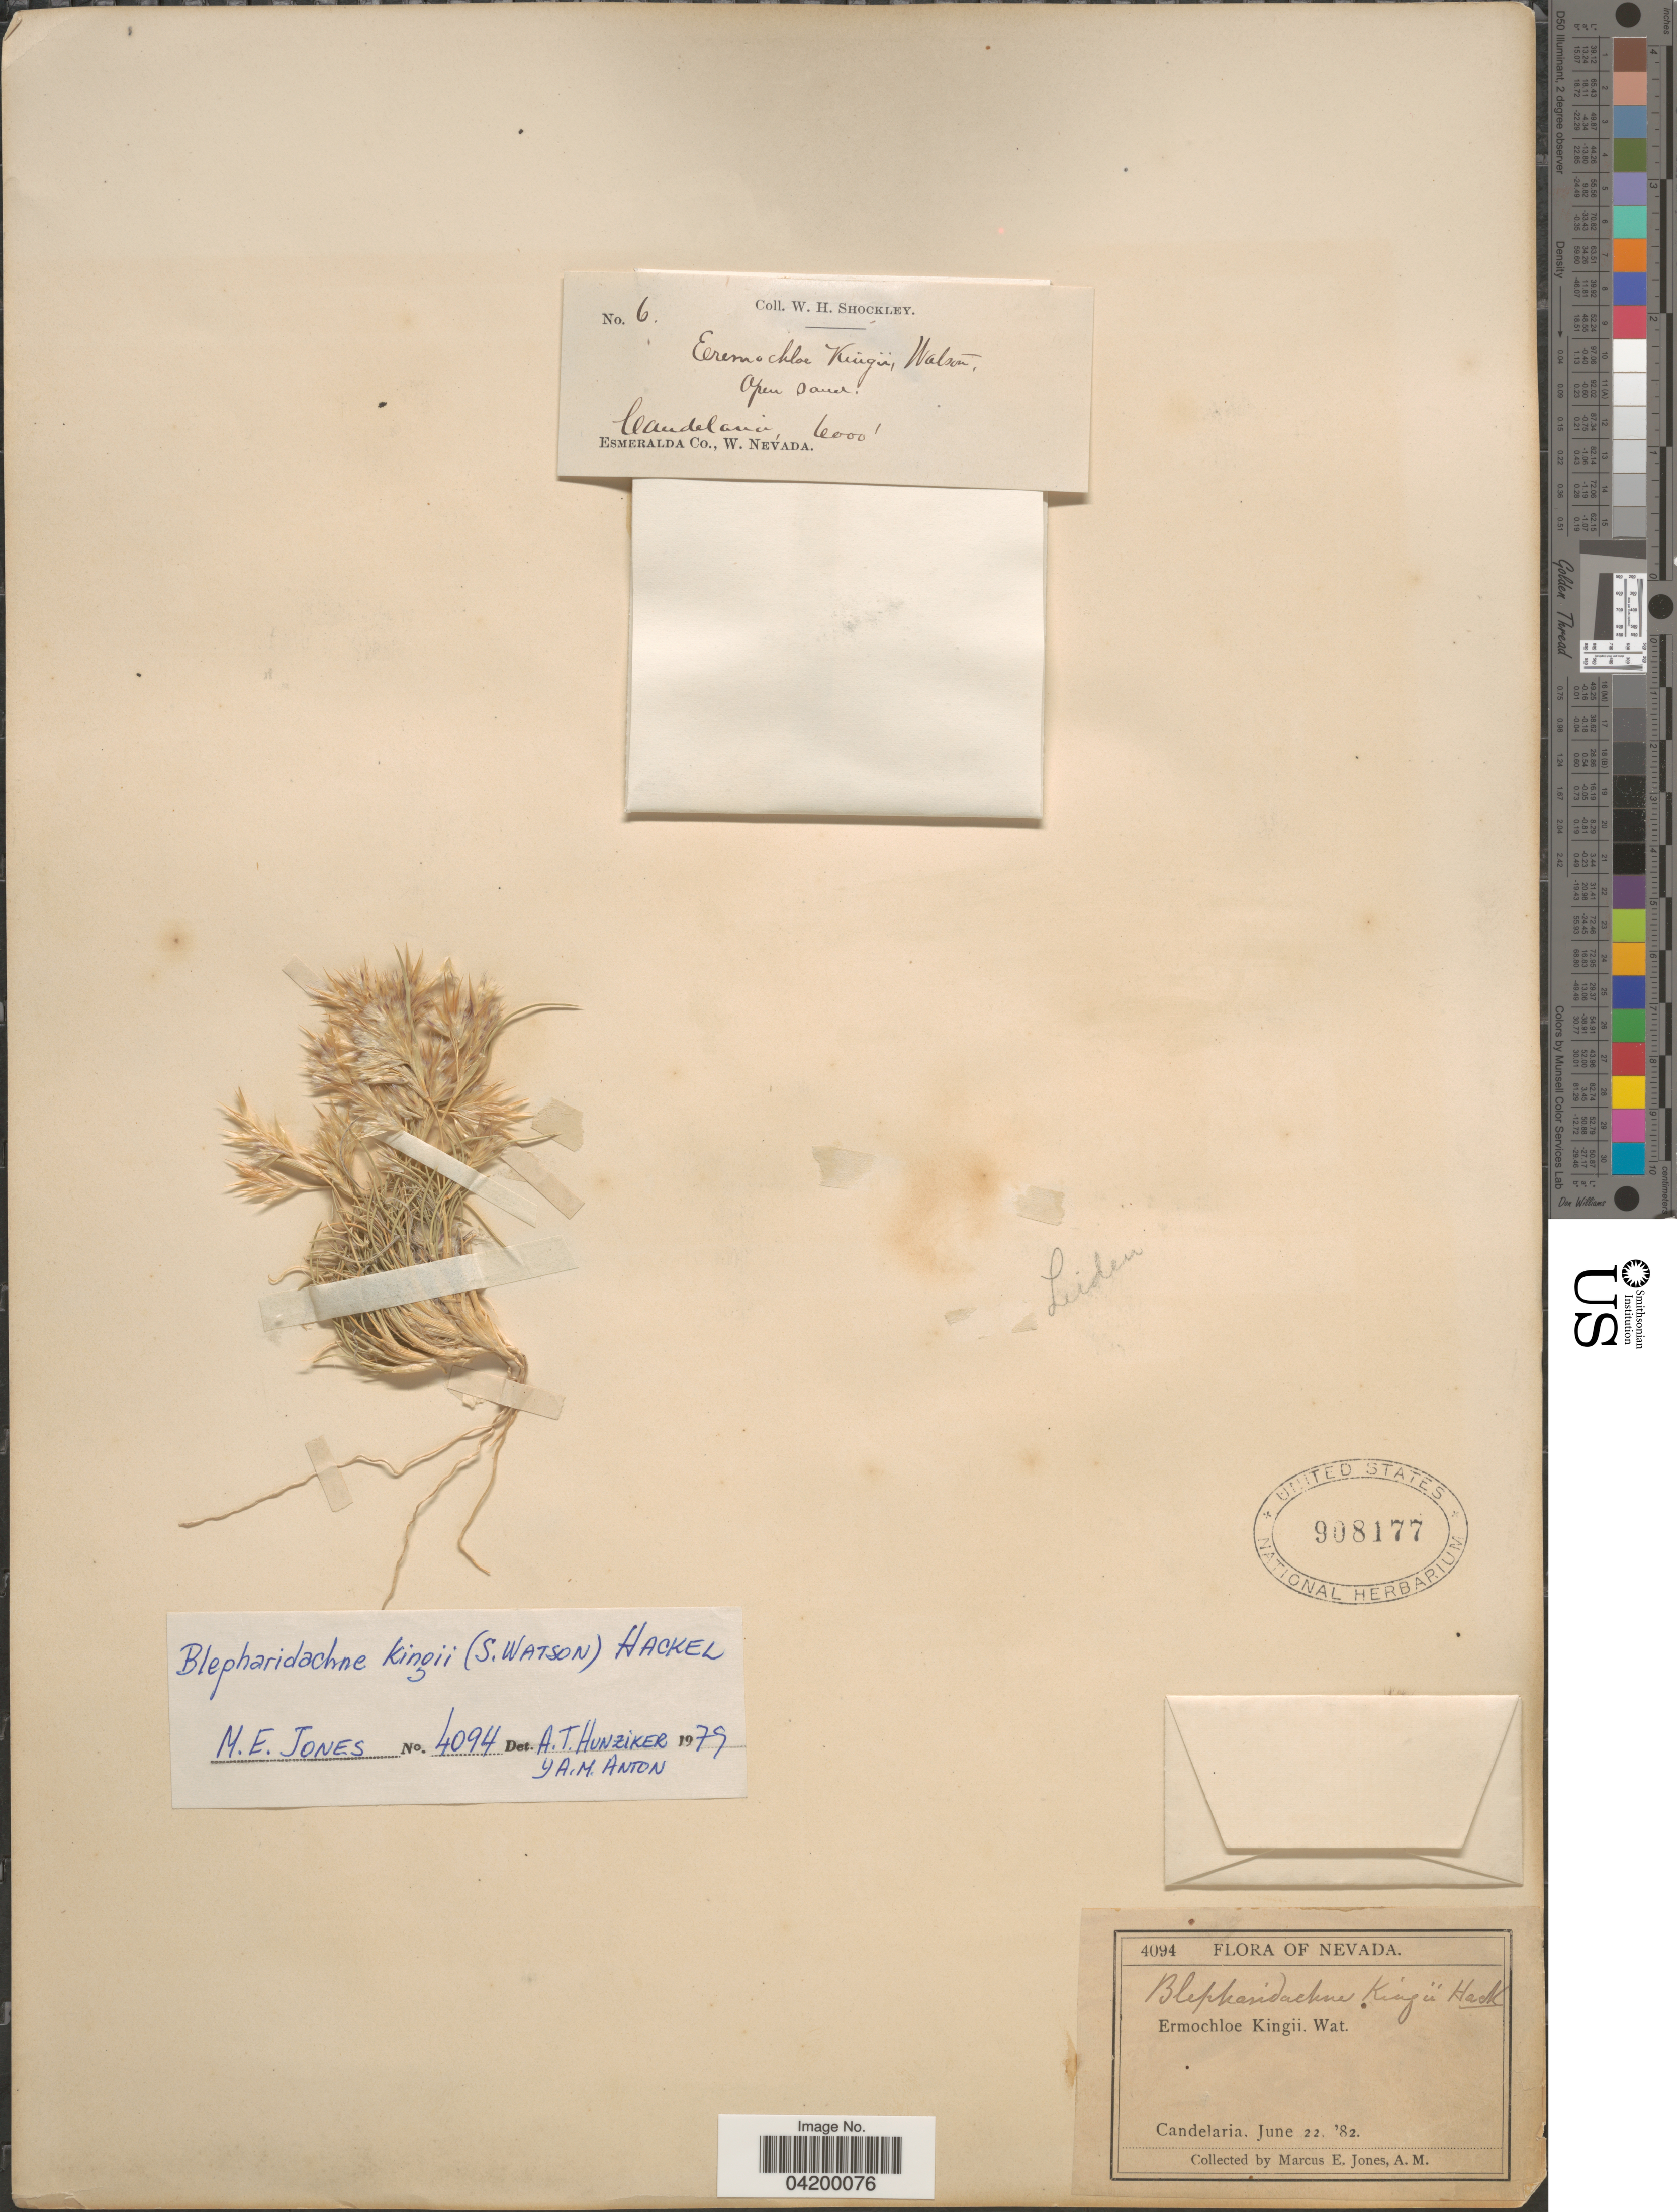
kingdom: Plantae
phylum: Tracheophyta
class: Liliopsida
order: Poales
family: Poaceae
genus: Blepharidachne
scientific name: Blepharidachne kingii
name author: (S. Watson) Hack.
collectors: W. Shockley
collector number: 6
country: United States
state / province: Nevada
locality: Candelaria. Esmeralda Co.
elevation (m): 1829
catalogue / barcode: US 908177-2